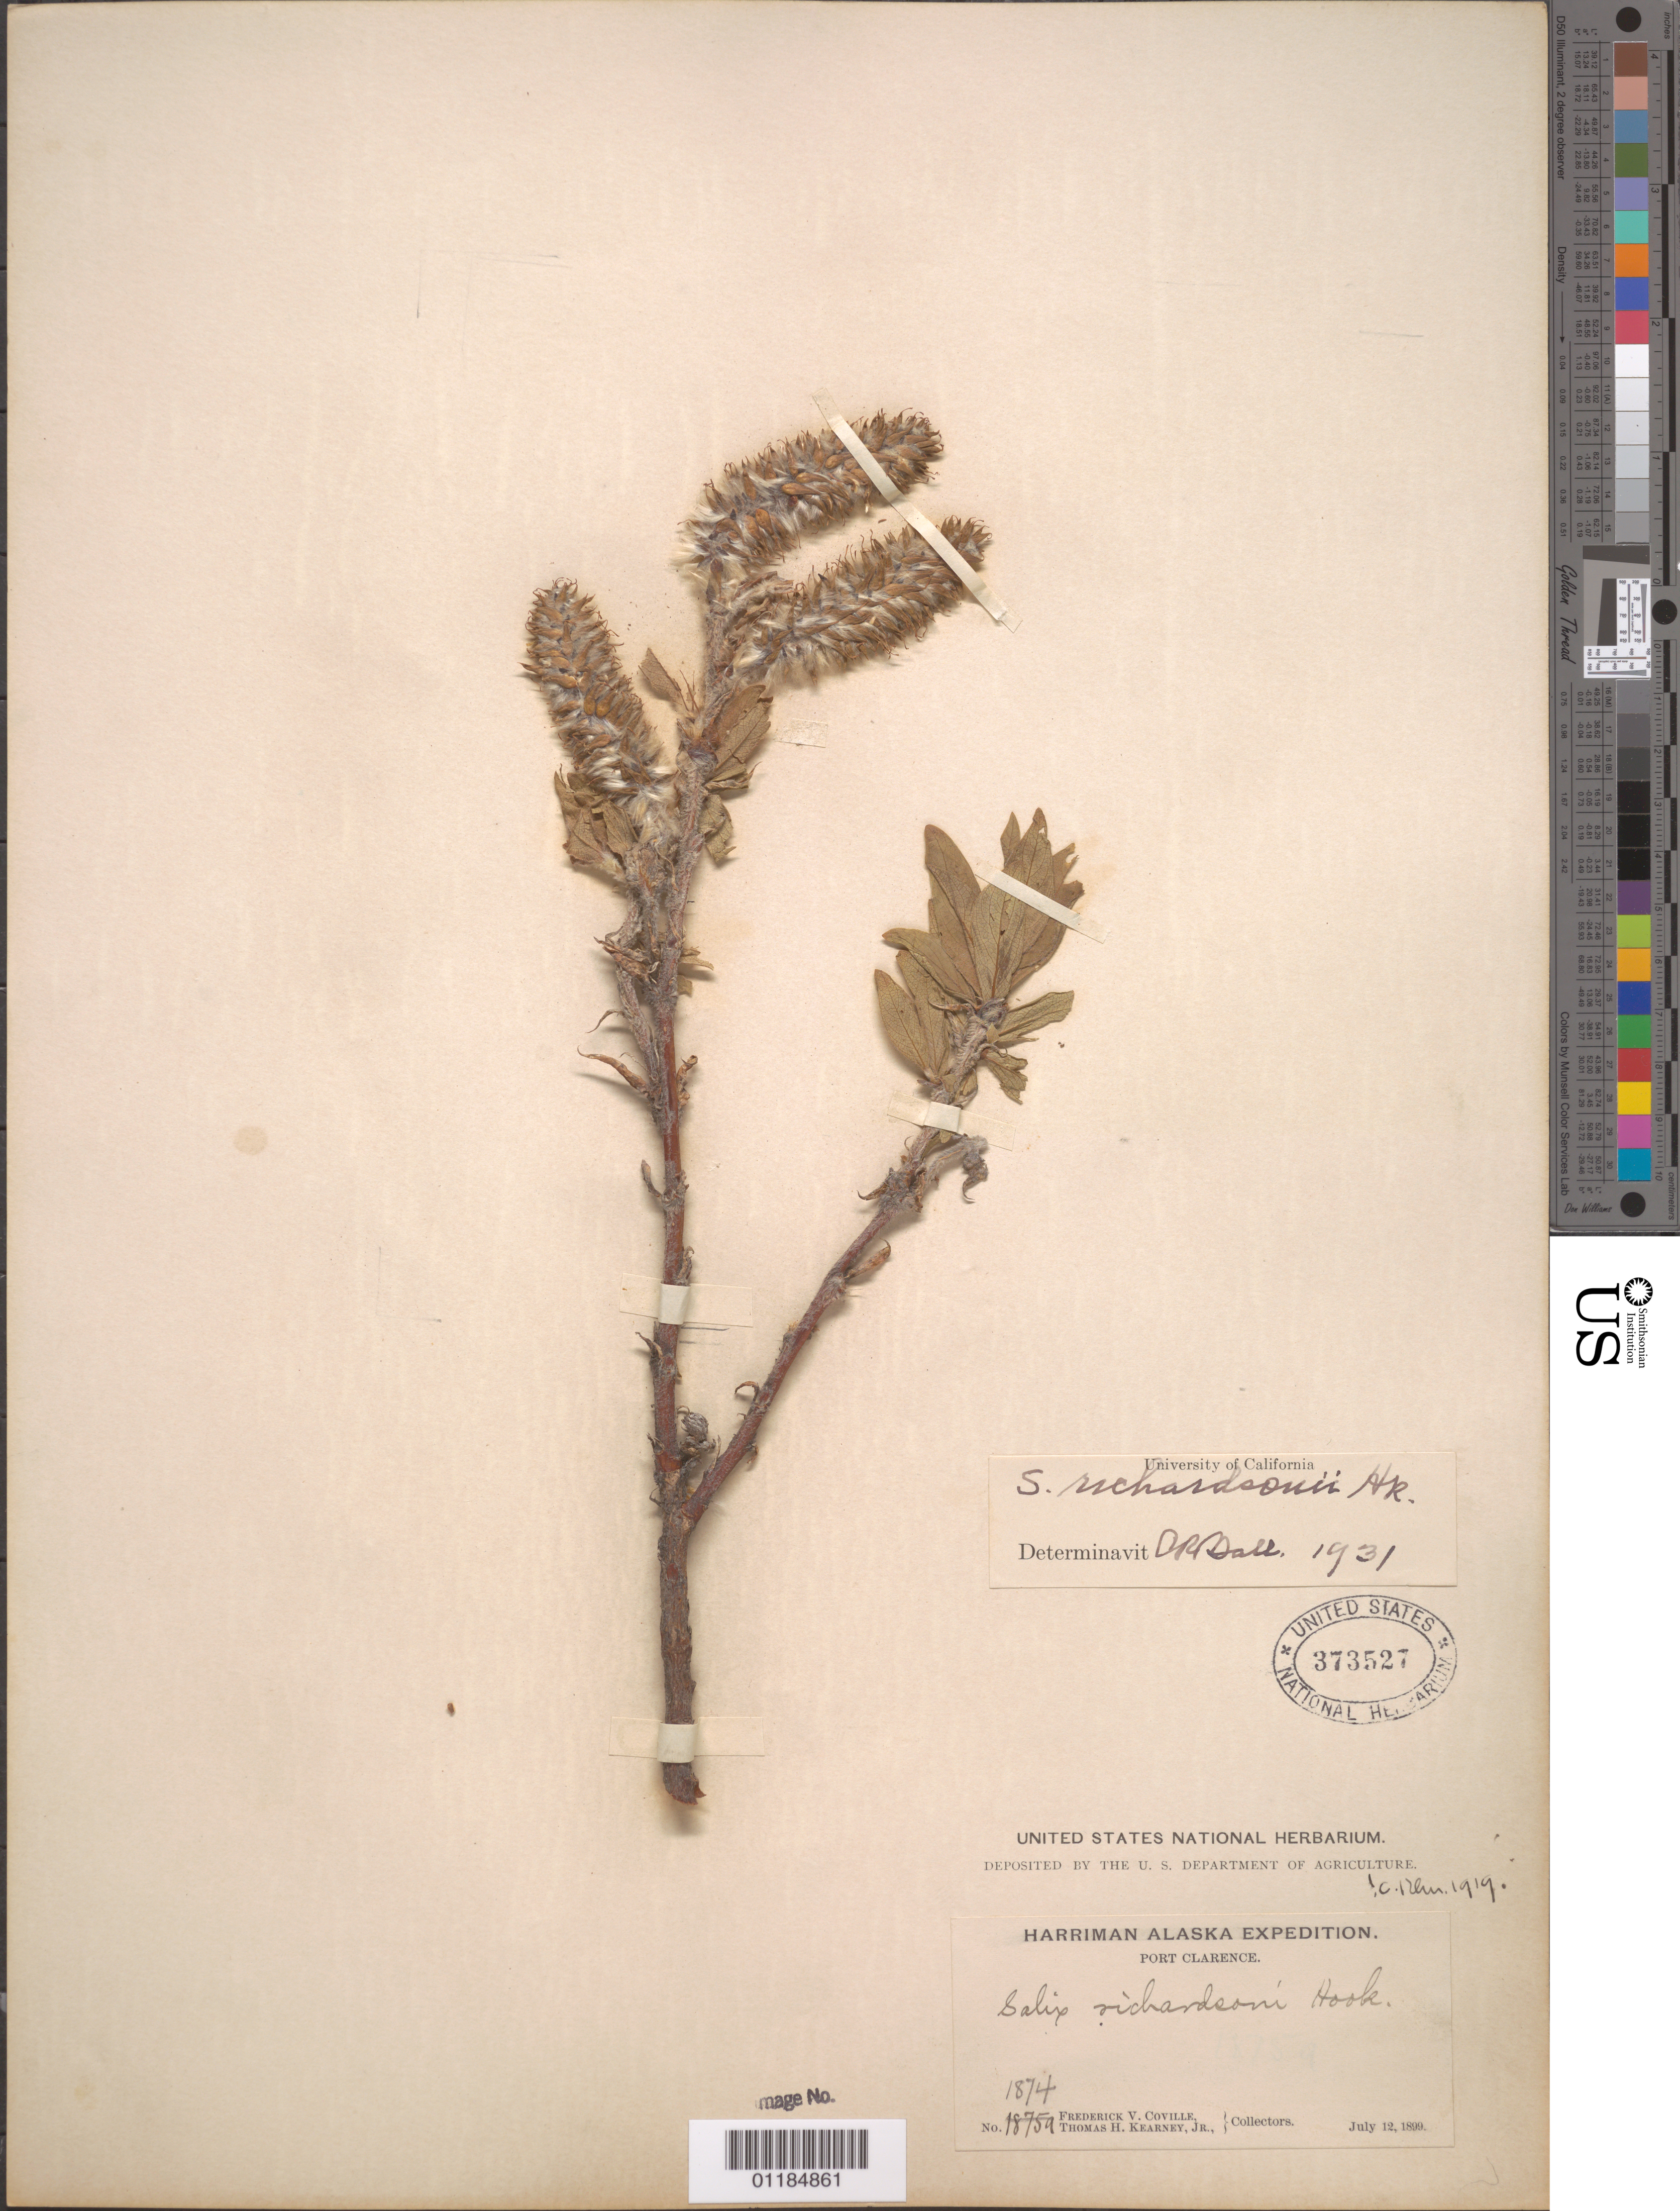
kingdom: Plantae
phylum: Tracheophyta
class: Magnoliopsida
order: Malpighiales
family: Salicaceae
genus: Salix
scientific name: Salix richardsonii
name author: Hook.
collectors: F. V. Coville & T. H. Kearney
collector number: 1874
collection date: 1899-07-12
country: United States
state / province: Alaska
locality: Port Clarence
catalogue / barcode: US 373527